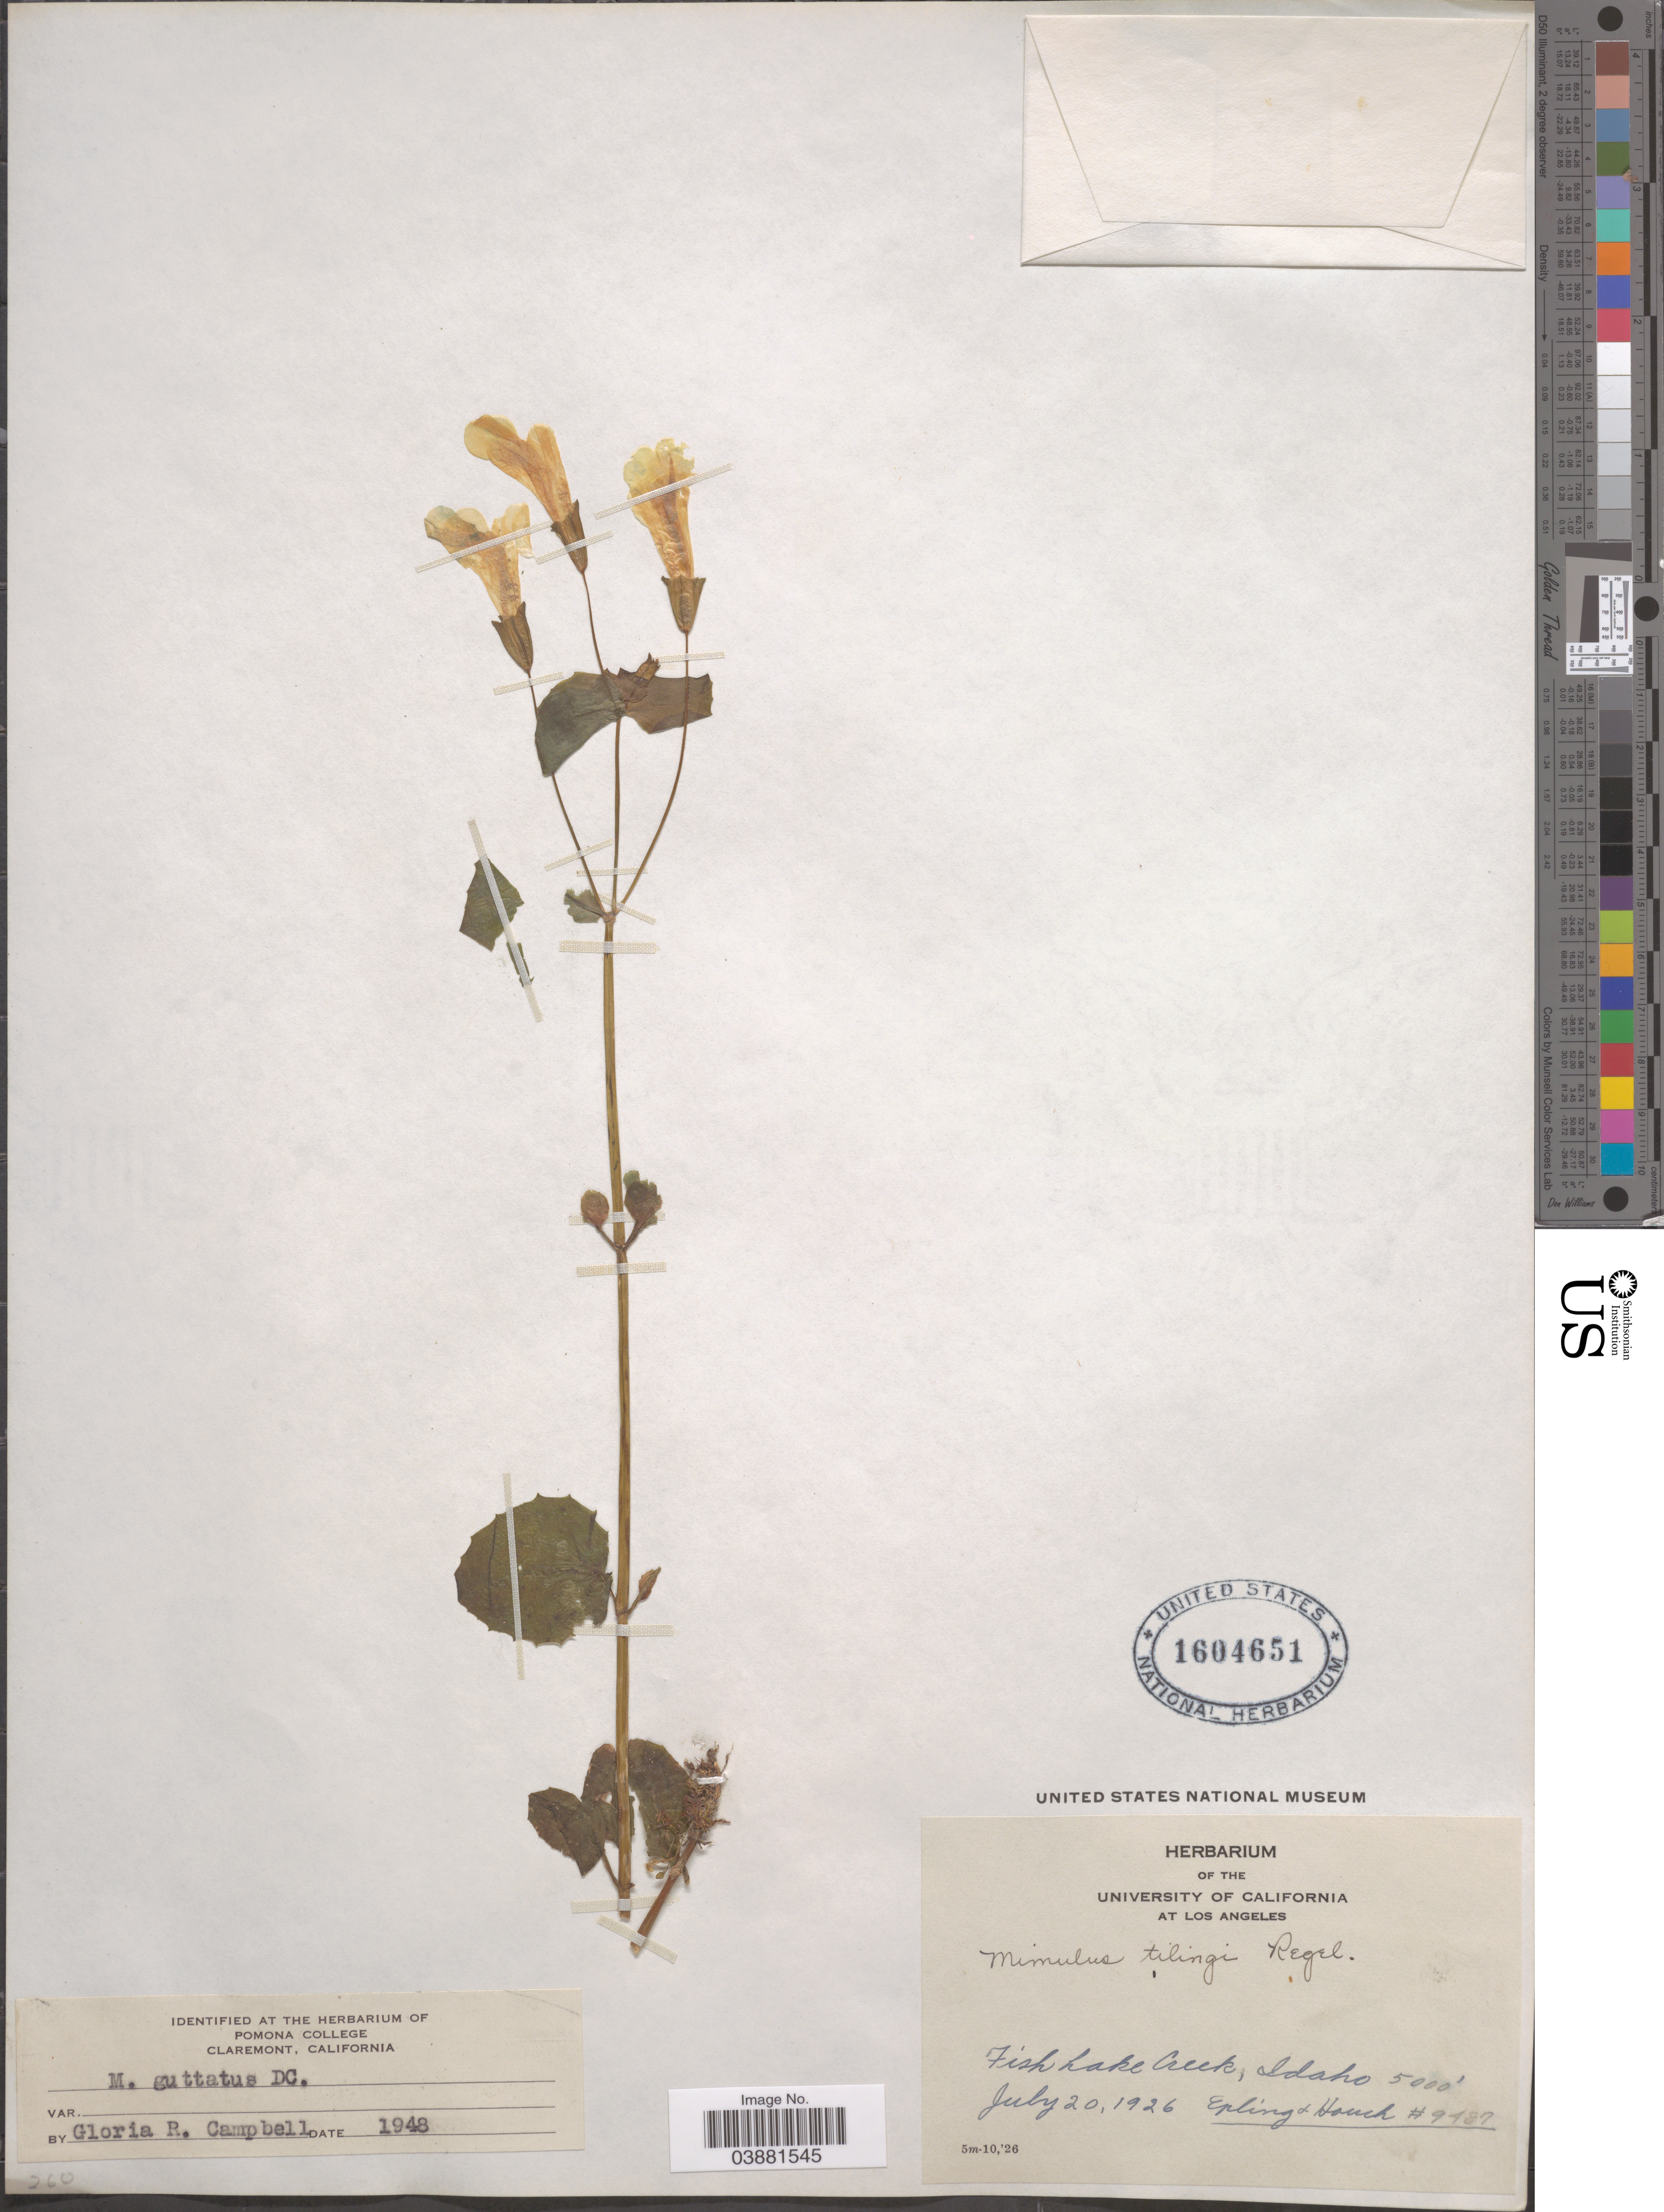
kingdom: Plantae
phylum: Tracheophyta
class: Magnoliopsida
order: Lamiales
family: Phrymaceae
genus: Mimulus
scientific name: Mimulus guttatus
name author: DC.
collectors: -- Epling & Houch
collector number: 9487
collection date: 1926-07-20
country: United States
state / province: Idaho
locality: Fish Lake Creek.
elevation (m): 1524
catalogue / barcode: US 1604651